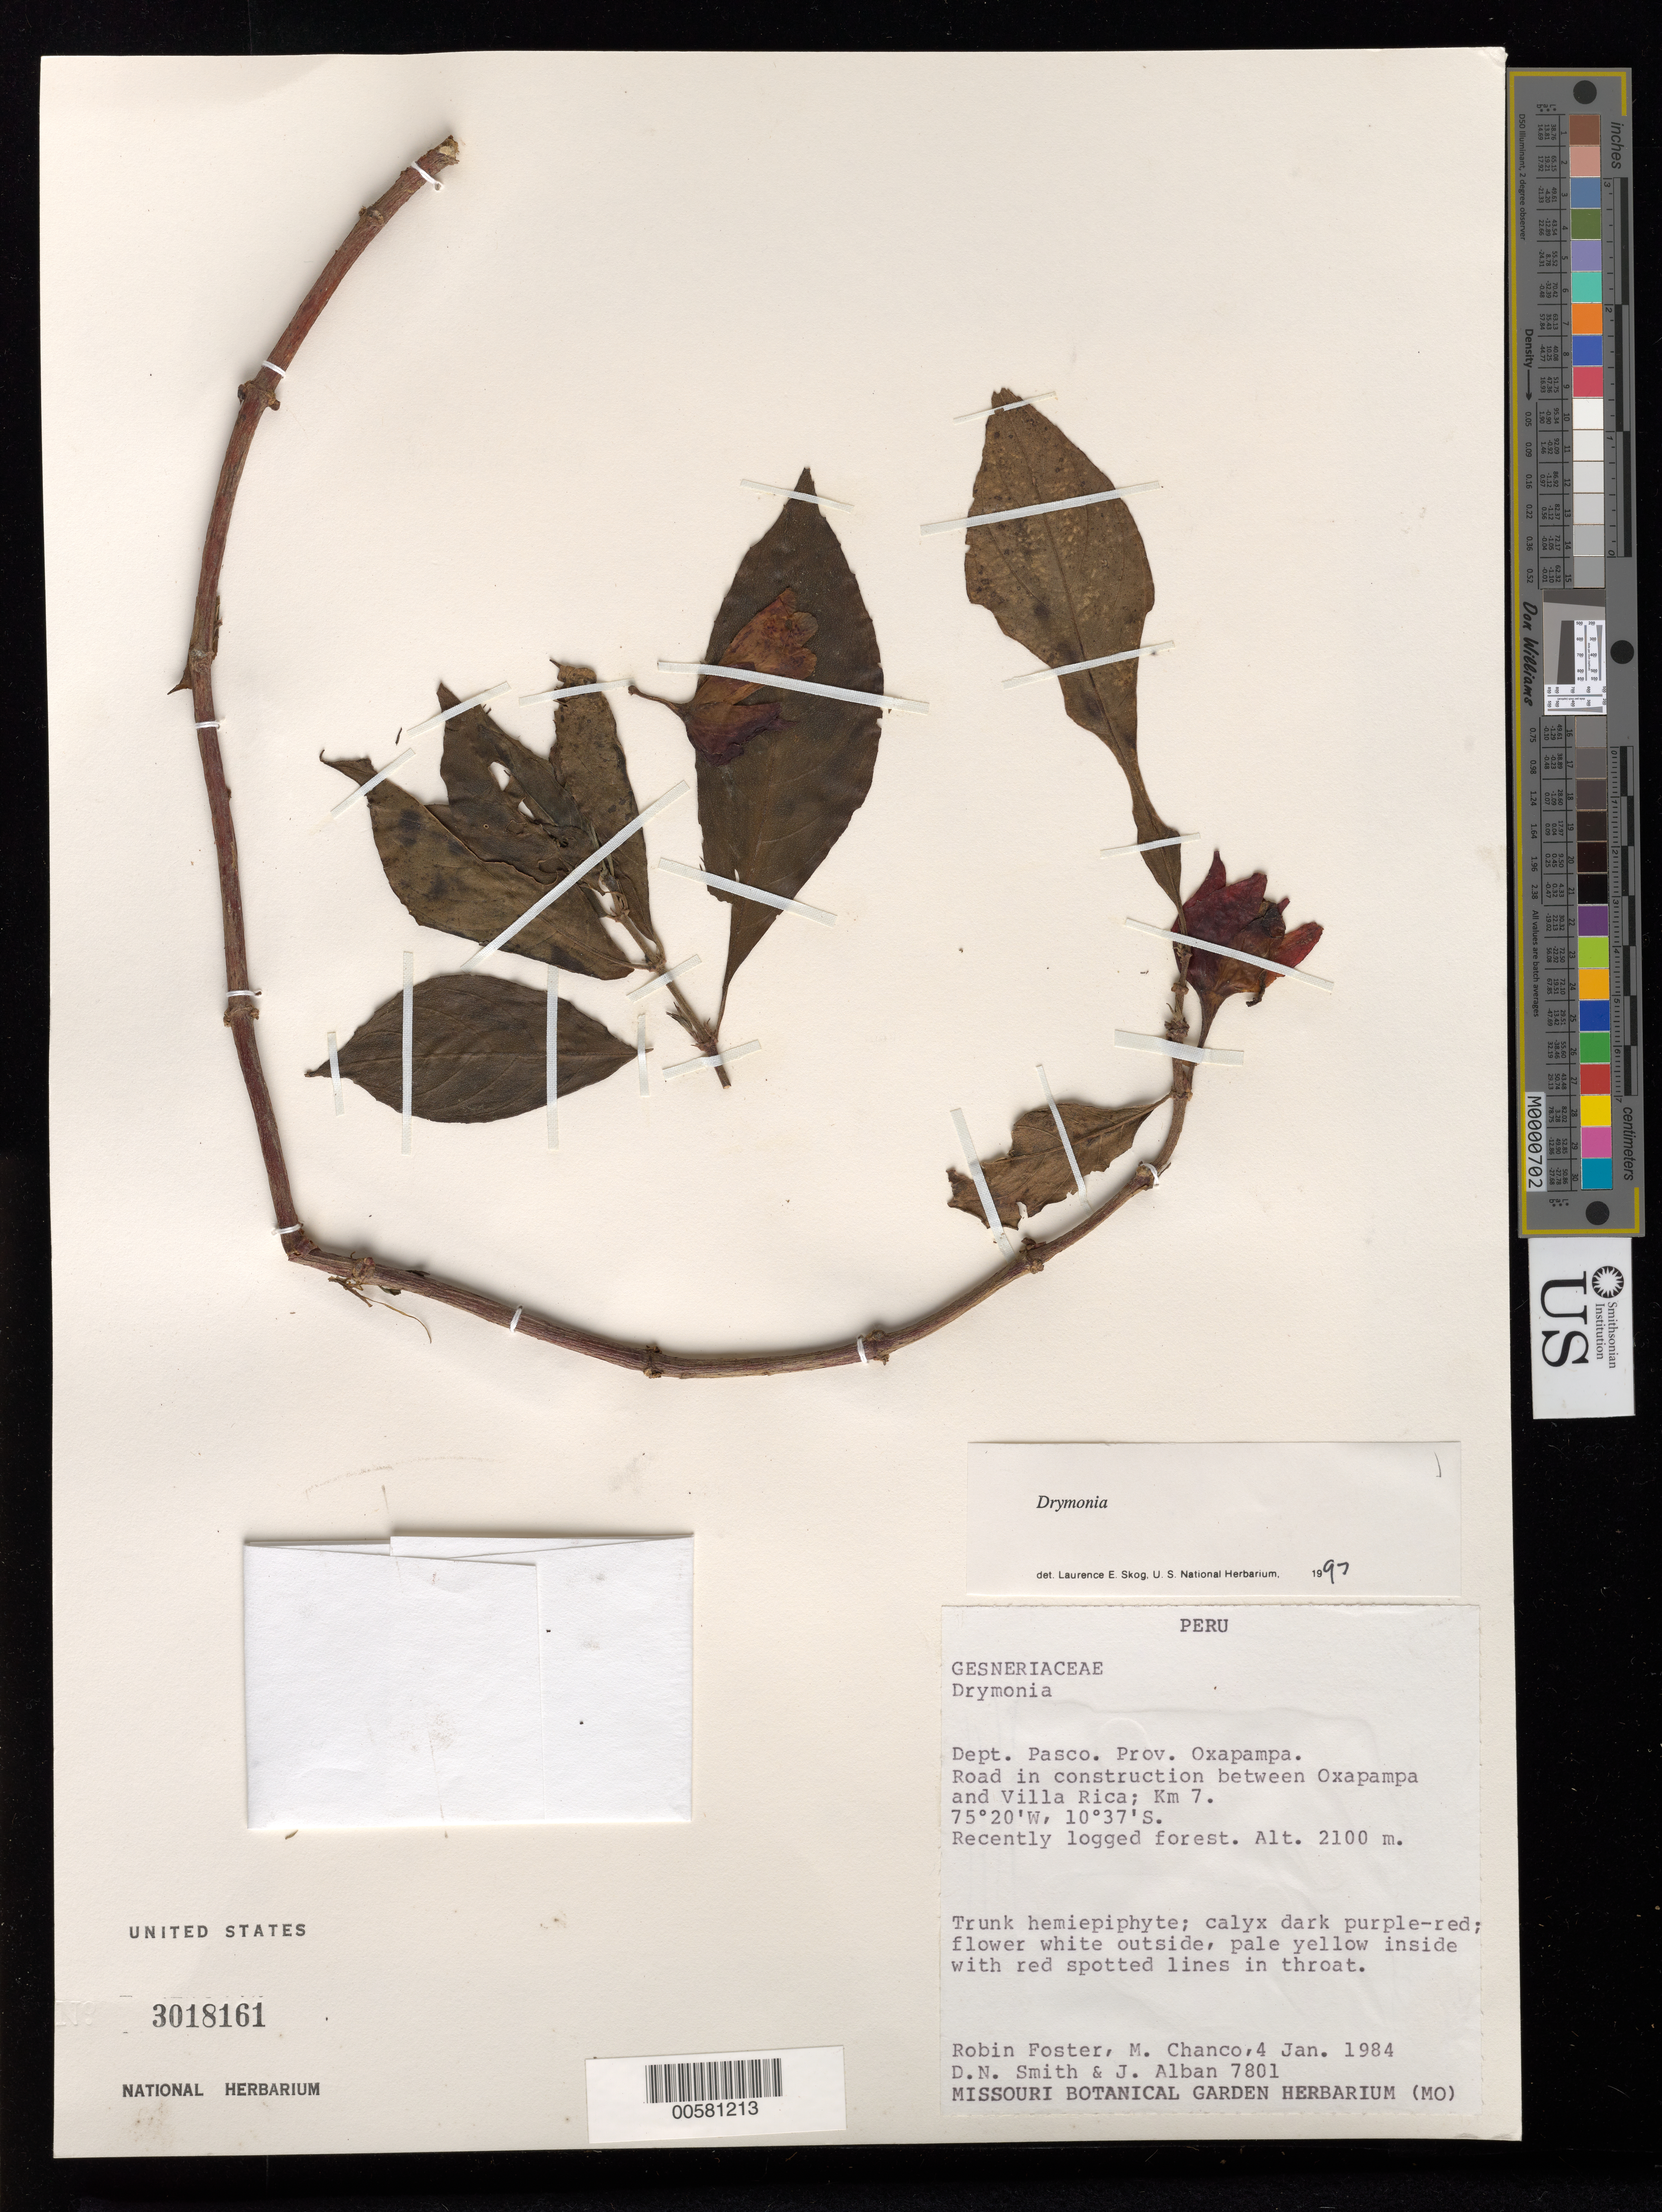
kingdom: Plantae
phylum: Tracheophyta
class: Magnoliopsida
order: Lamiales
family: Gesneriaceae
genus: Drymonia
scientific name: Drymonia serrulata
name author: (Jacq.) Mart.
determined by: Clark, J. L., (SEL), The Marie Selby Botanical Garden (UNITED STATES)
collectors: R. Foster, M. Chanco, D. Smith & J. Alban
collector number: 7801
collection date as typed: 04 Jan 1984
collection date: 1984-01-04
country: Peru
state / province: Pasco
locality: Prov. Oxapampa; road in construction between Oxapampa and Villa Rica; Km 7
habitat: Recently logged forest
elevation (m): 2100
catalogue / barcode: US 3018161